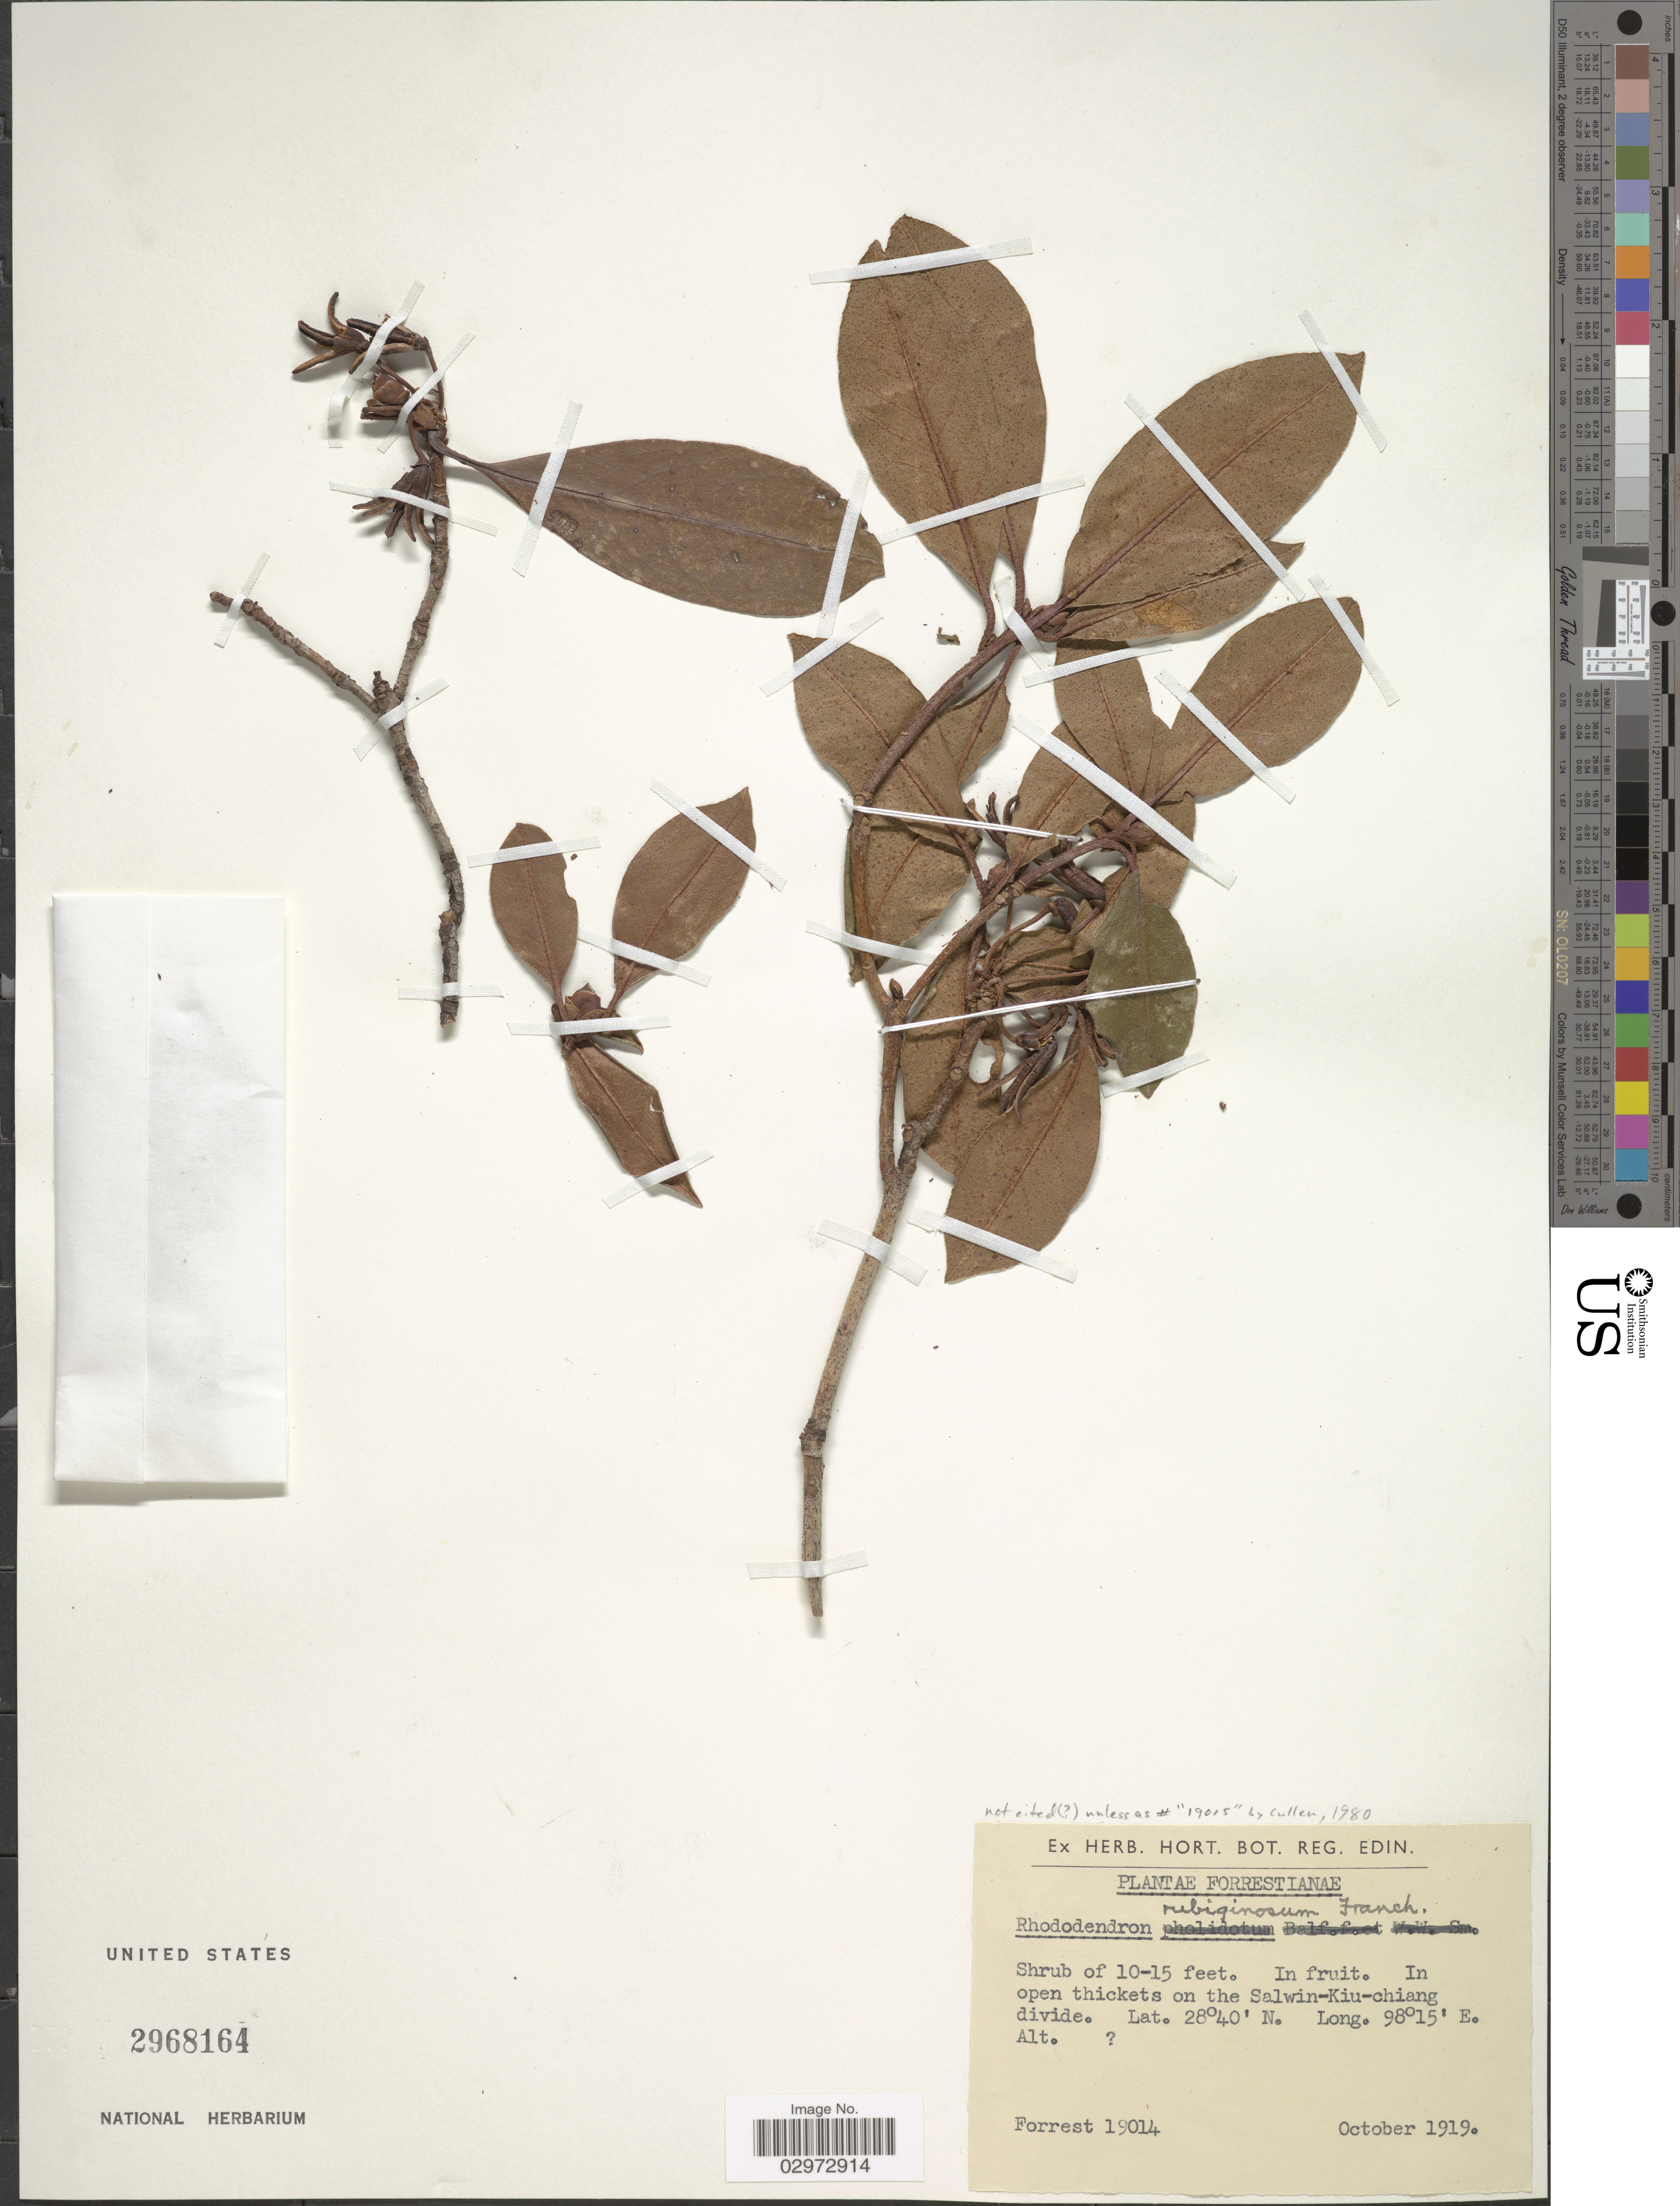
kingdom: Plantae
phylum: Tracheophyta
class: Magnoliopsida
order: Ericales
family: Ericaceae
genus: Rhododendron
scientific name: Rhododendron rubiginosum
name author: Franch.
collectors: -. Forrest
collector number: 19014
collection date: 1919-10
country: China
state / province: Xizang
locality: In open thickets on the Salwin-Kiu-chiang divide.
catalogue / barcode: US 2968164